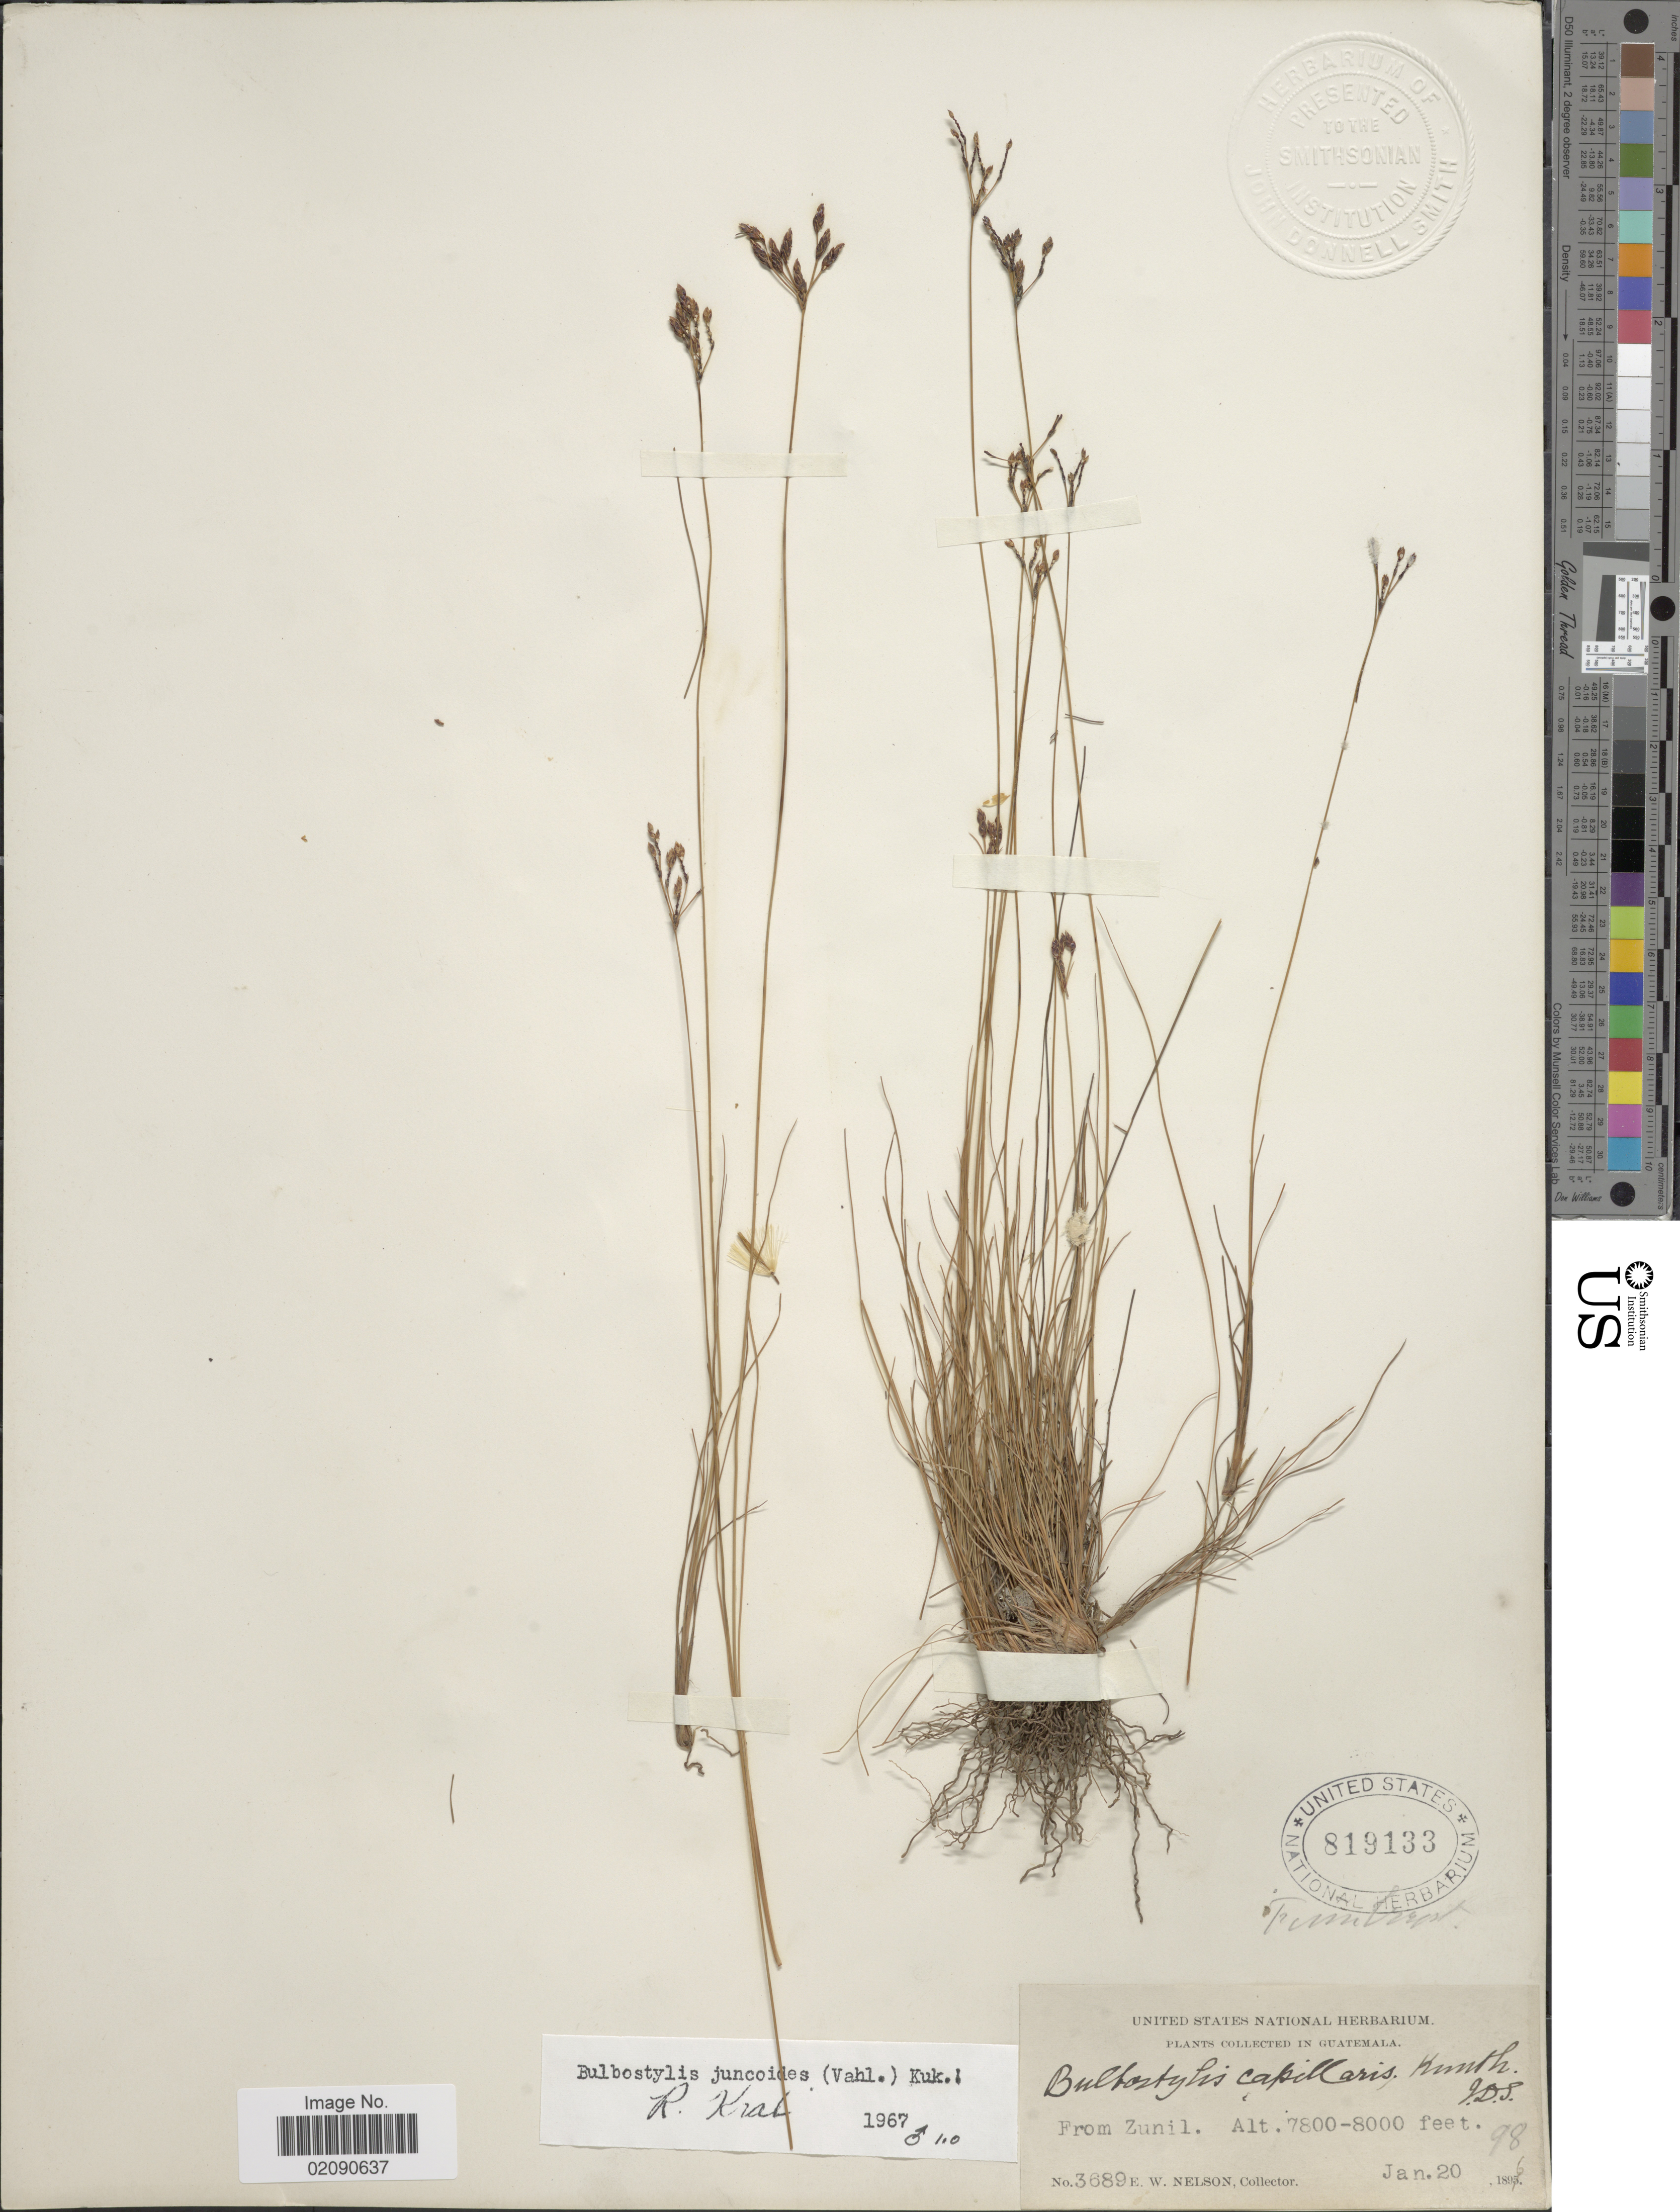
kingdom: Plantae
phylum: Tracheophyta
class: Liliopsida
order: Poales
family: Cyperaceae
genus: Bulbostylis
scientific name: Bulbostylis juncoides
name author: (Vahl) Kük. ex Herter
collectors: E. W. Nelson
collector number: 3689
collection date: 1896-01-20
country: Guatemala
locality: From Zunil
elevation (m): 2377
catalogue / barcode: US 819133